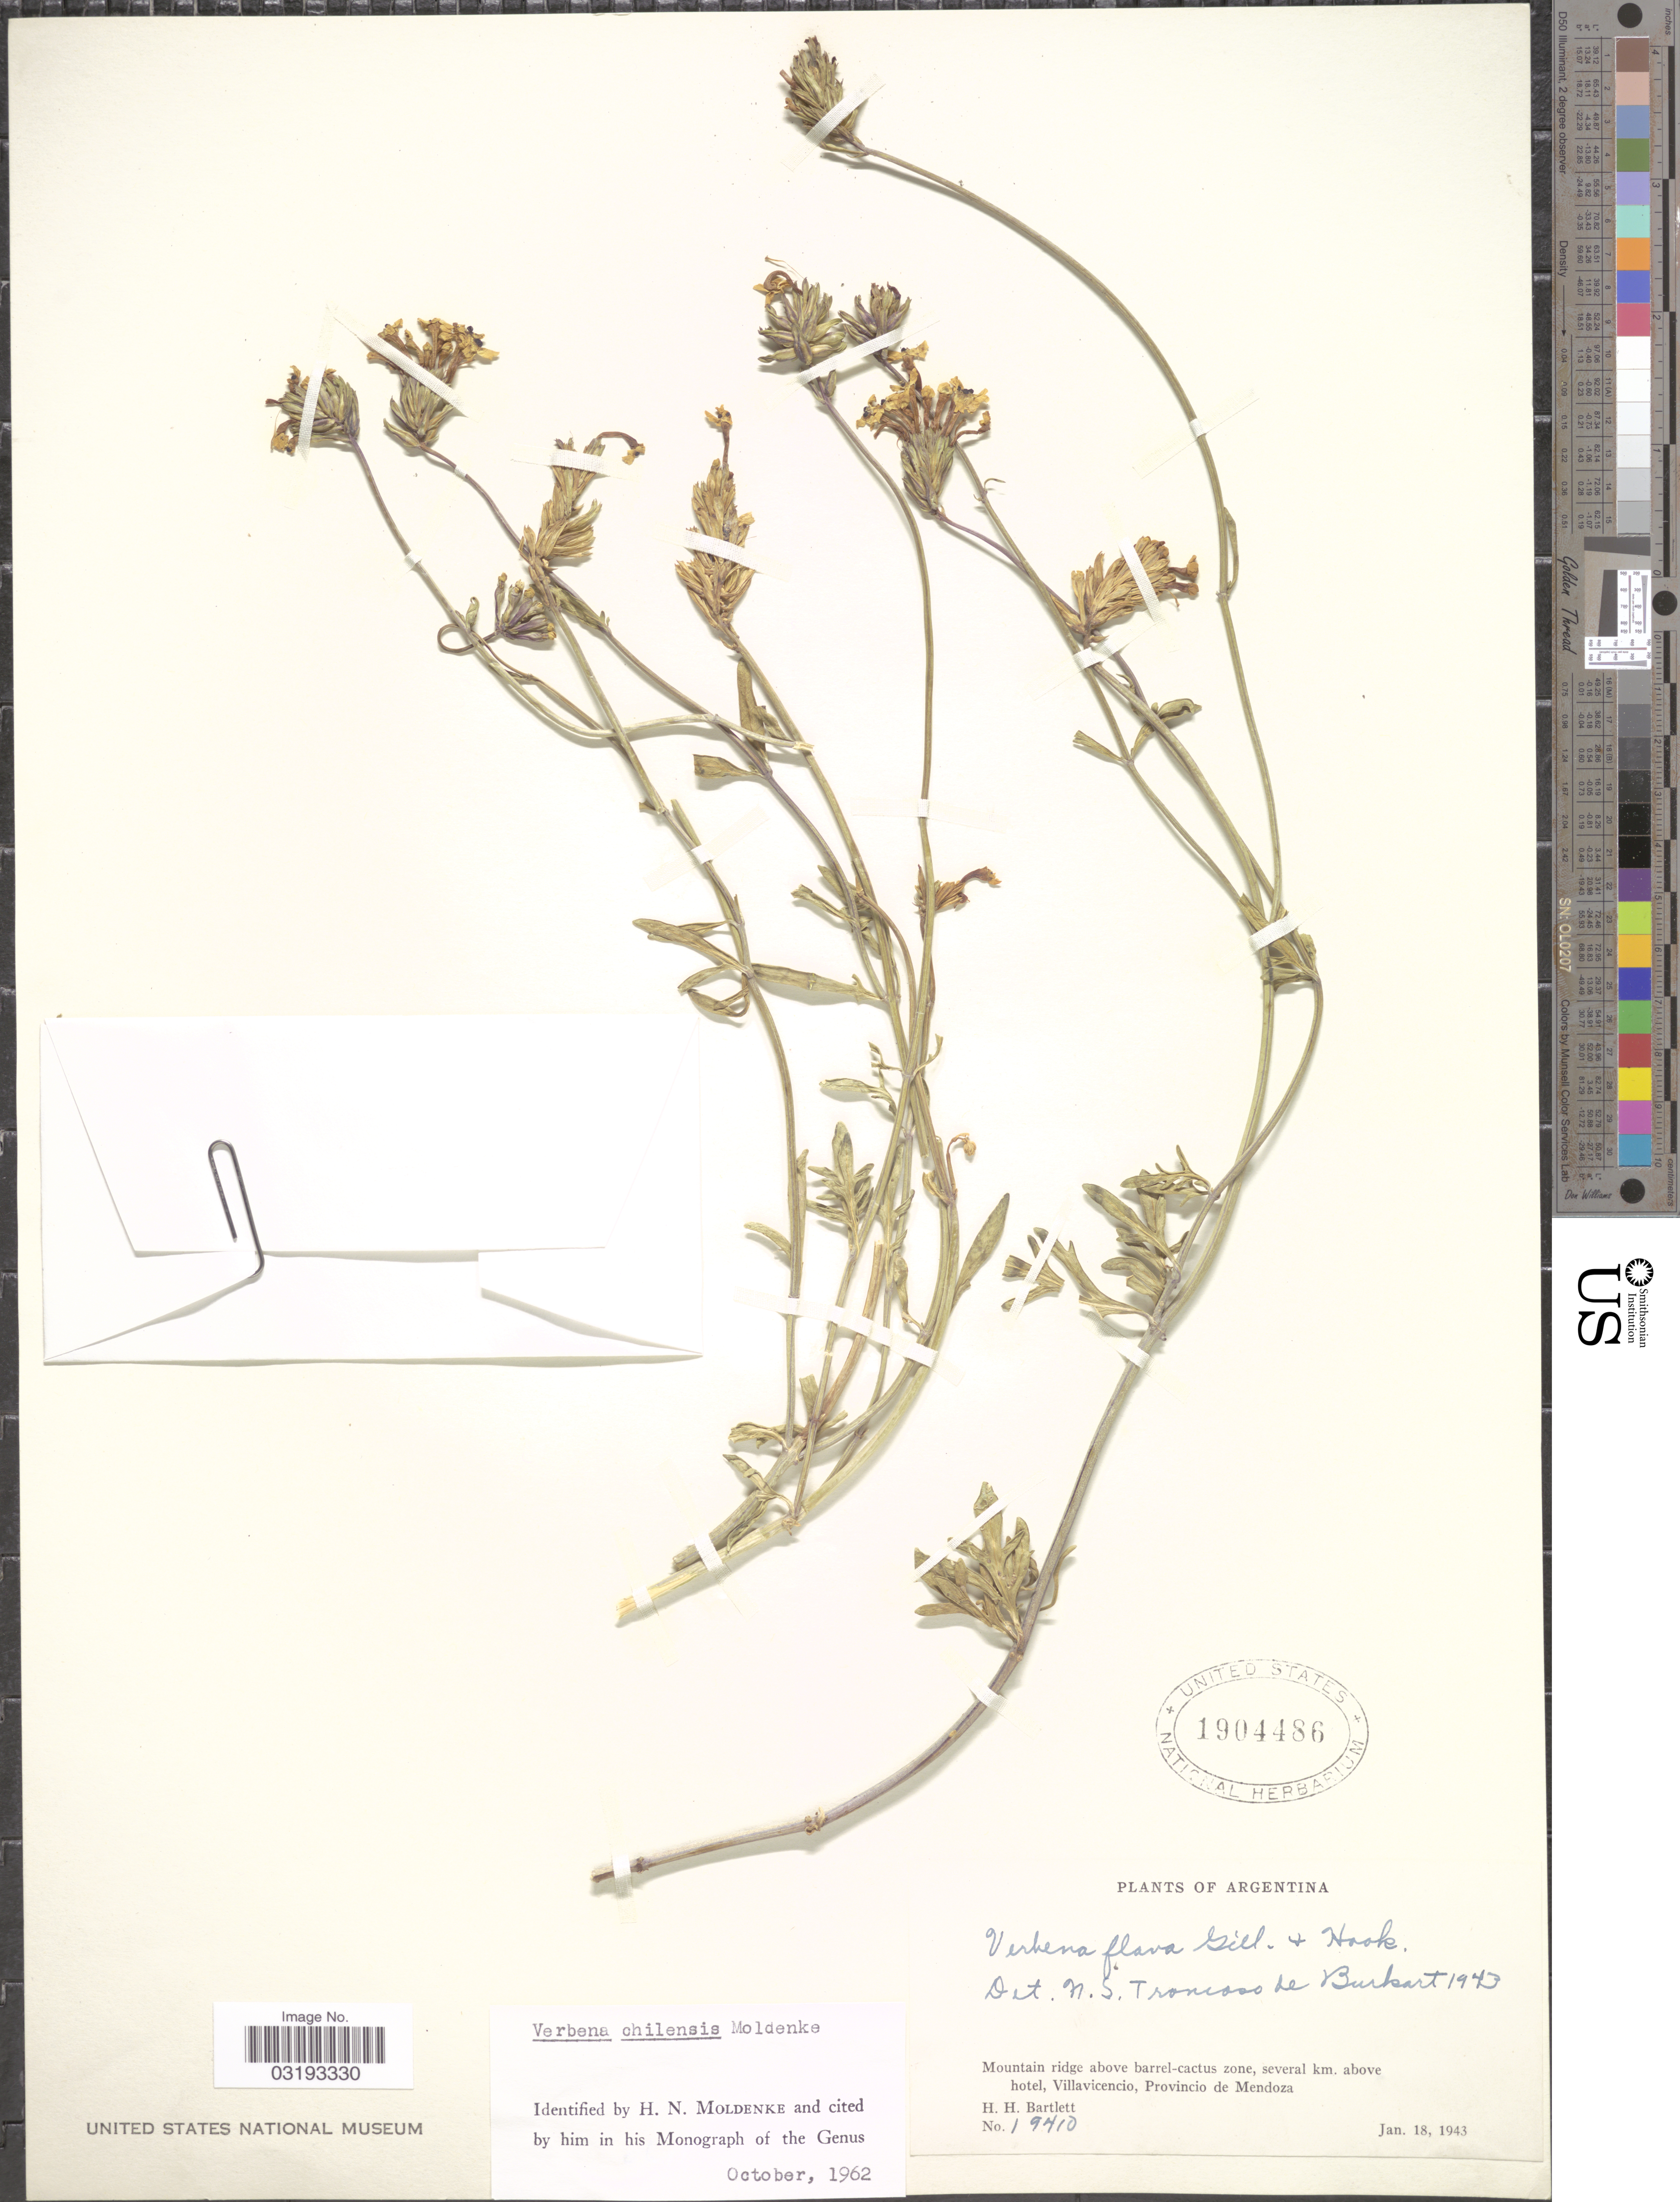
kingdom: Plantae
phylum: Tracheophyta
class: Magnoliopsida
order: Lamiales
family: Verbenaceae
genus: Verbena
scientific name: Verbena chilensis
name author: Moldenke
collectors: H. H. Bartlett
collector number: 19410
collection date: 1943-01-18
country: Argentina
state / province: Mendoza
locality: Mountain ridge aboe barrel-cactus zone, several km. above hotel, Villavicencio.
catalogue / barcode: US 1904486